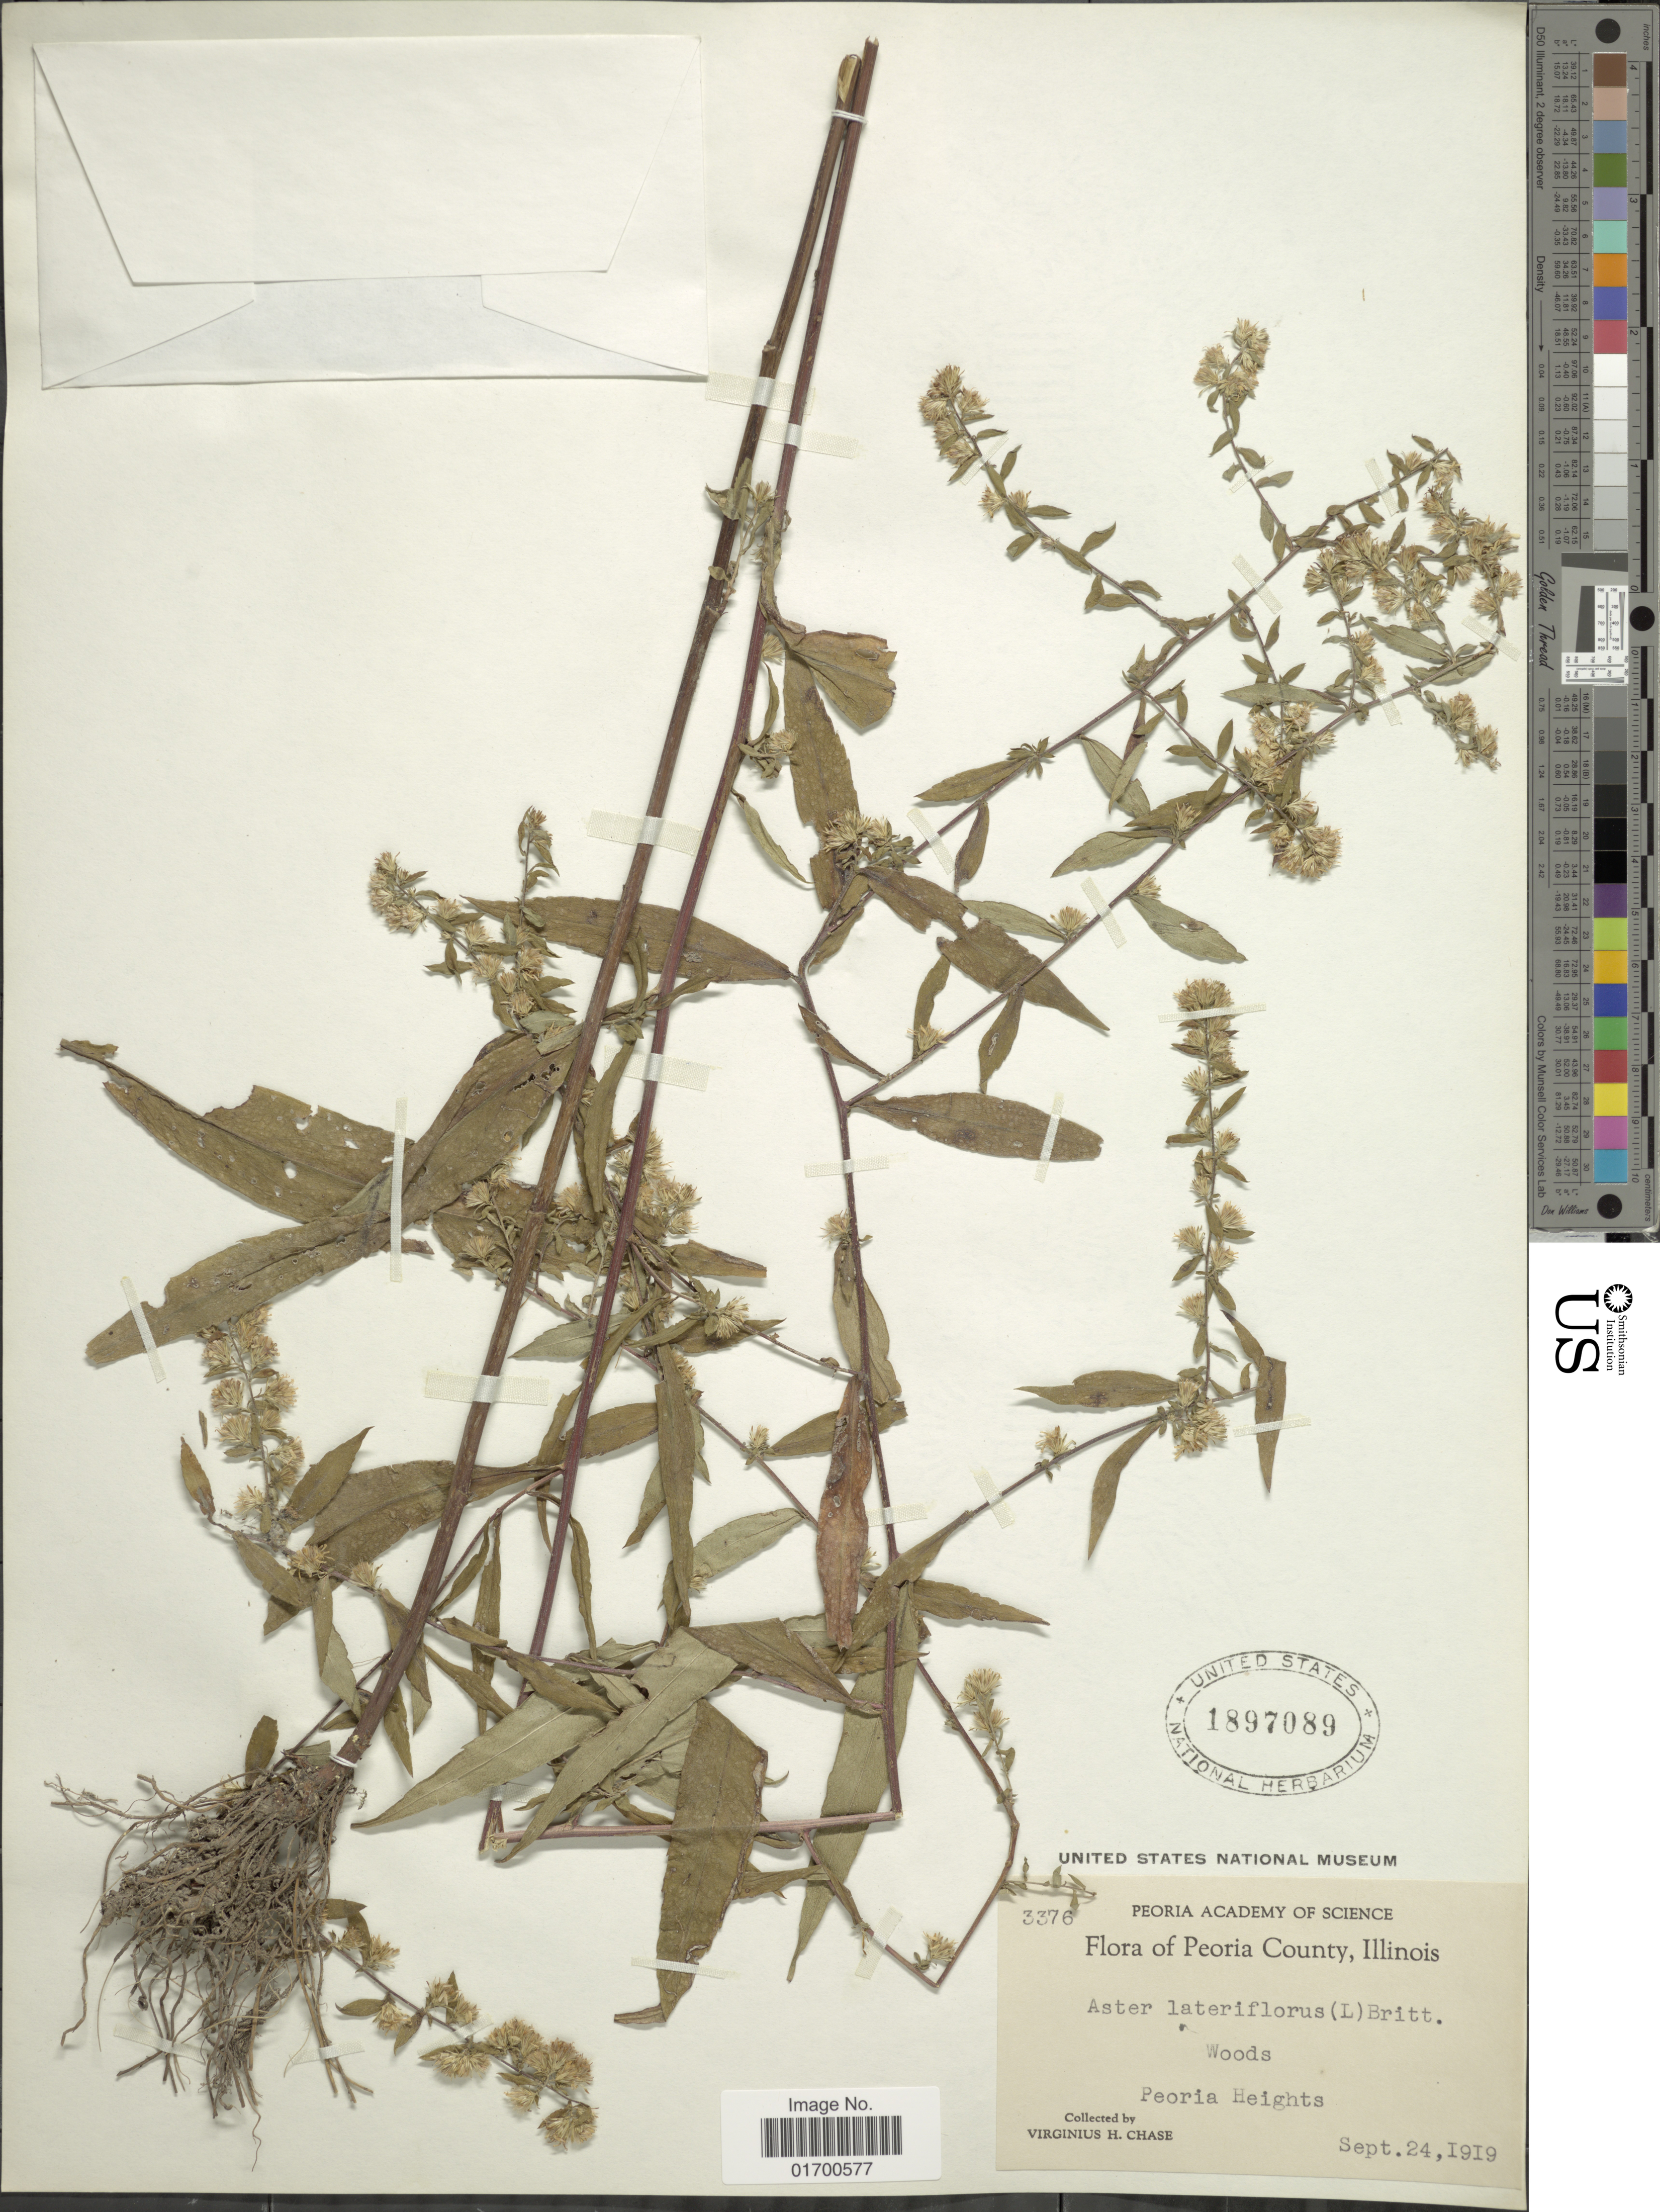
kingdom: Plantae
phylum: Tracheophyta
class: Magnoliopsida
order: Asterales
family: Asteraceae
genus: Symphyotrichum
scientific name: Symphyotrichum lateriflorum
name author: (L.) Á. Löve & D. Löve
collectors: V. H. Chase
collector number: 3376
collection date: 1919-09-24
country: United States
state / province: Illinois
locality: Peoria County, Woods, Peoria Heights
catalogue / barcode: US 1897089